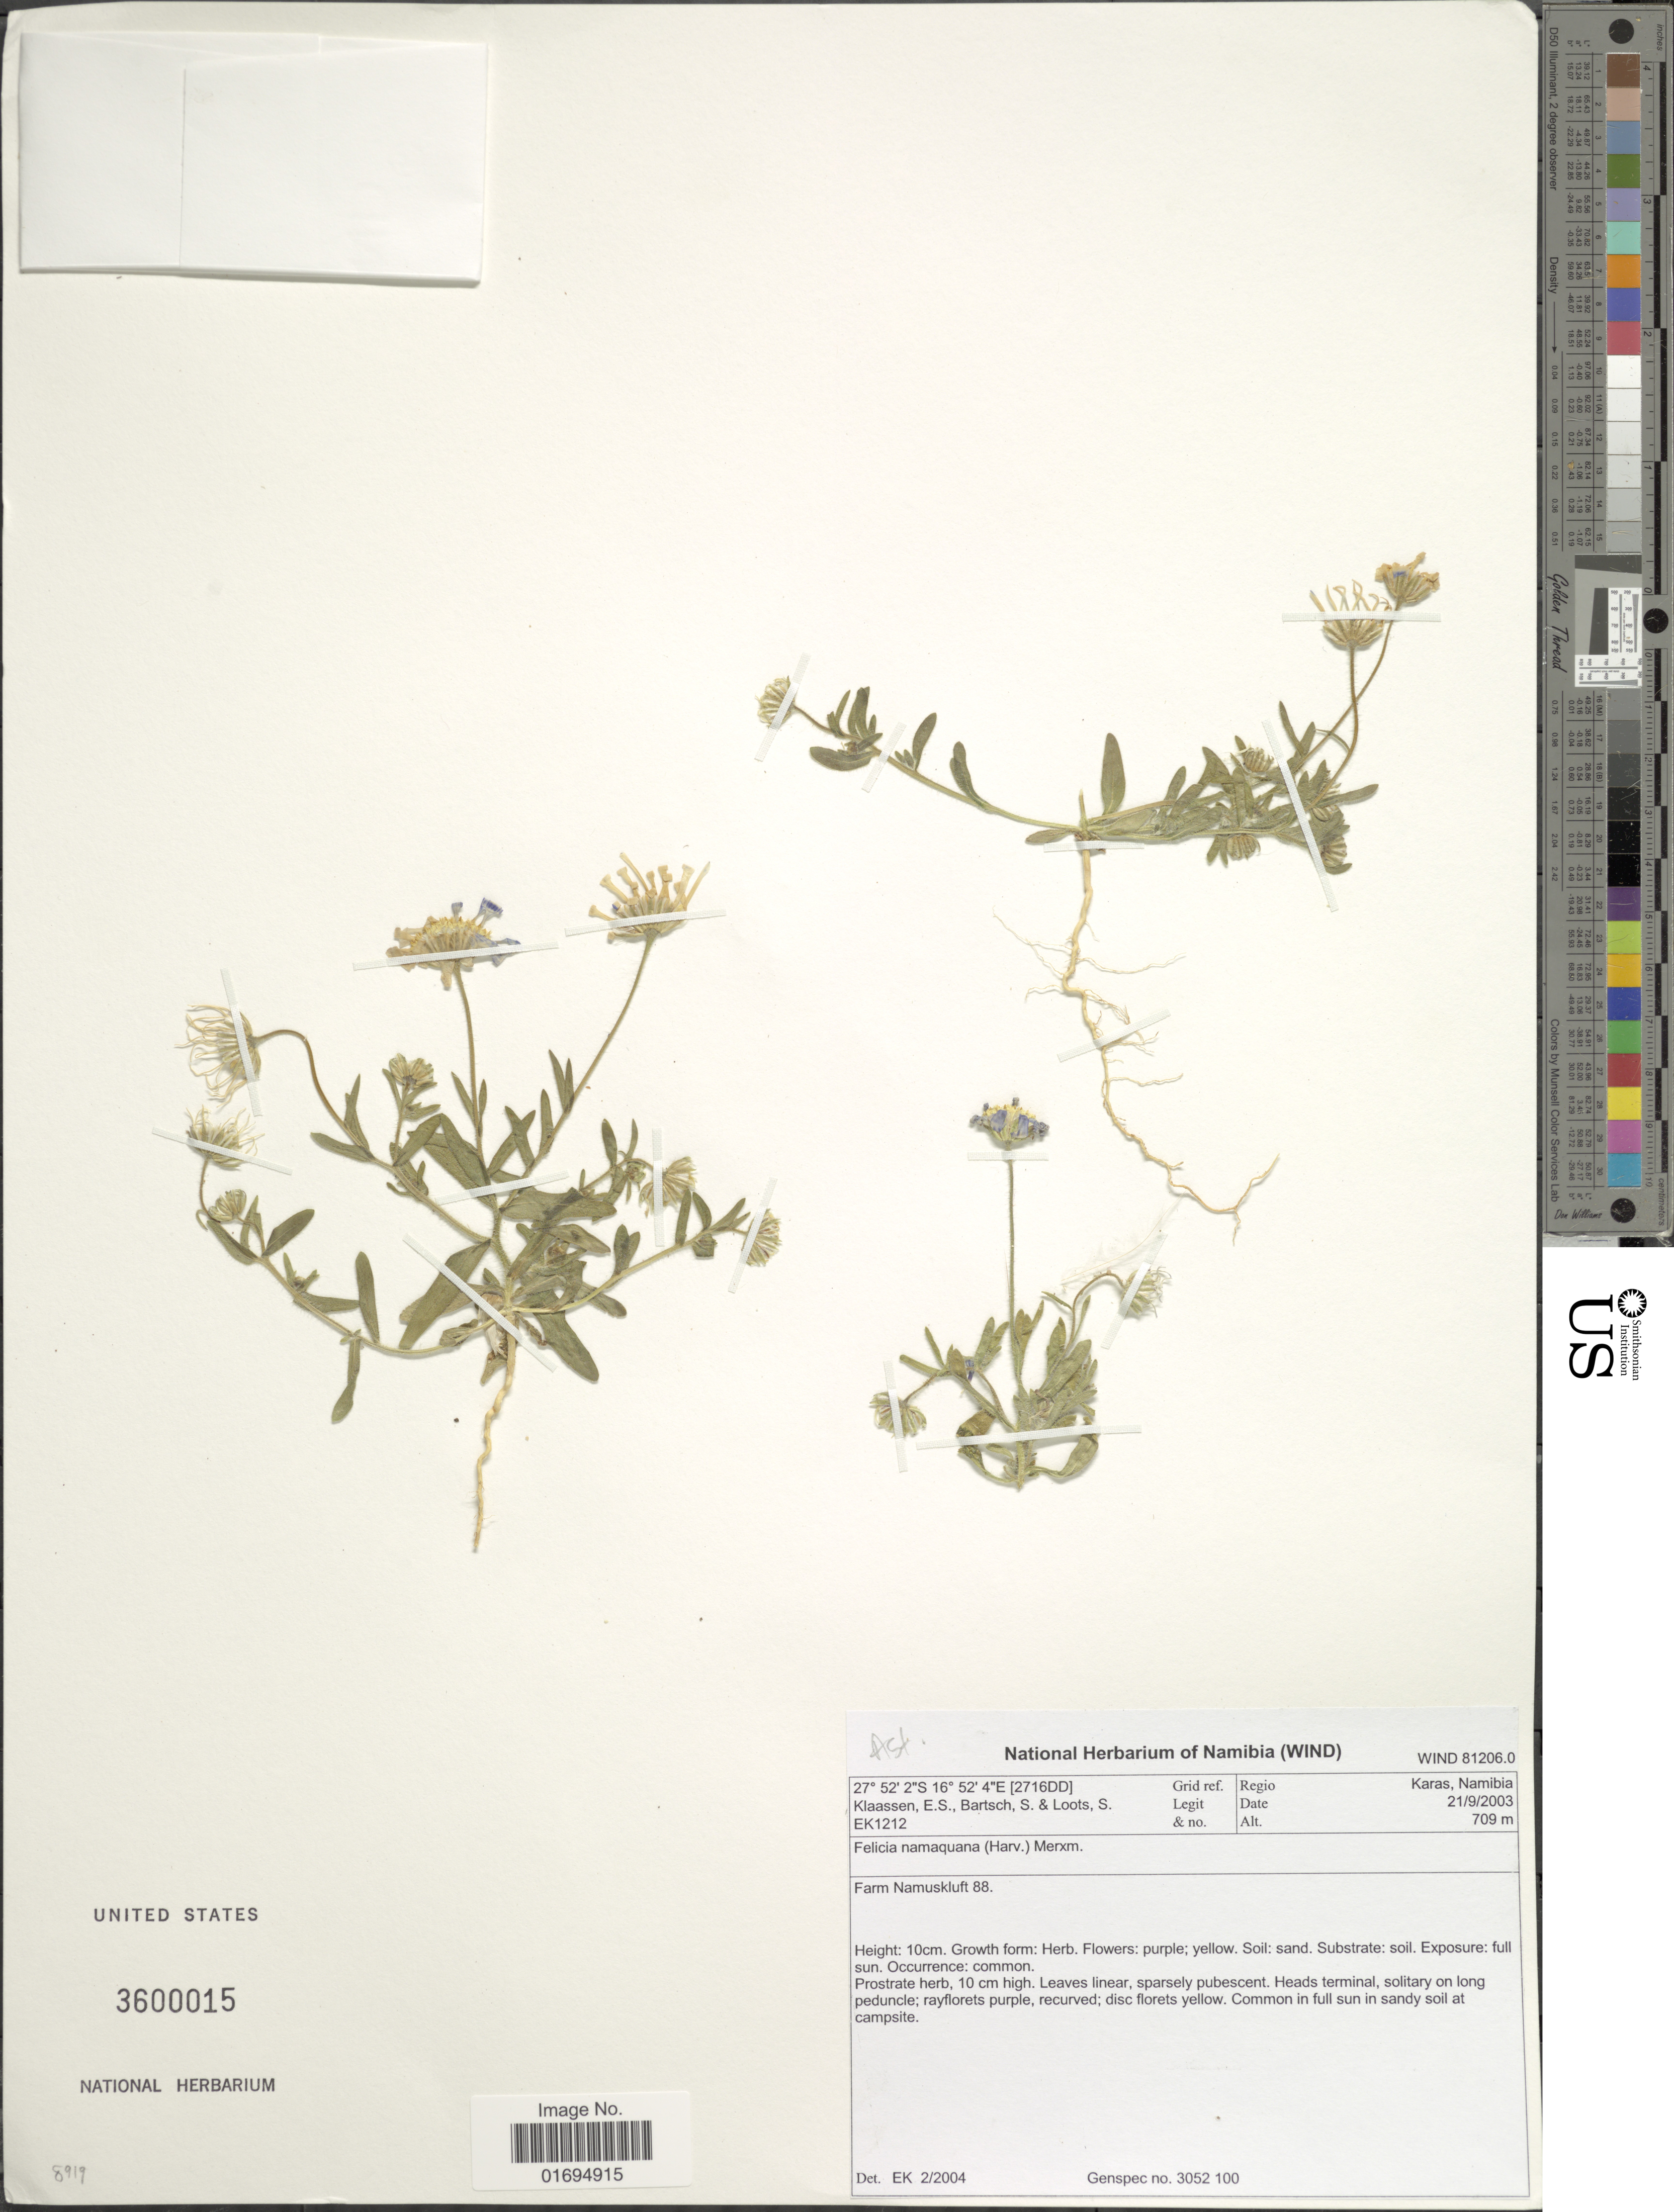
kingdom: Plantae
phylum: Tracheophyta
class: Magnoliopsida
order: Asterales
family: Asteraceae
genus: Felicia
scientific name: Felicia namaquana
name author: (Harv.) Nees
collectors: E. S. Klaassen, S. Bartsch & S. Loots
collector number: EK1212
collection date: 2003-09-21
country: Namibia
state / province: Karas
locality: Farm Namuskluft 88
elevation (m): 709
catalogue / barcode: US 3600015